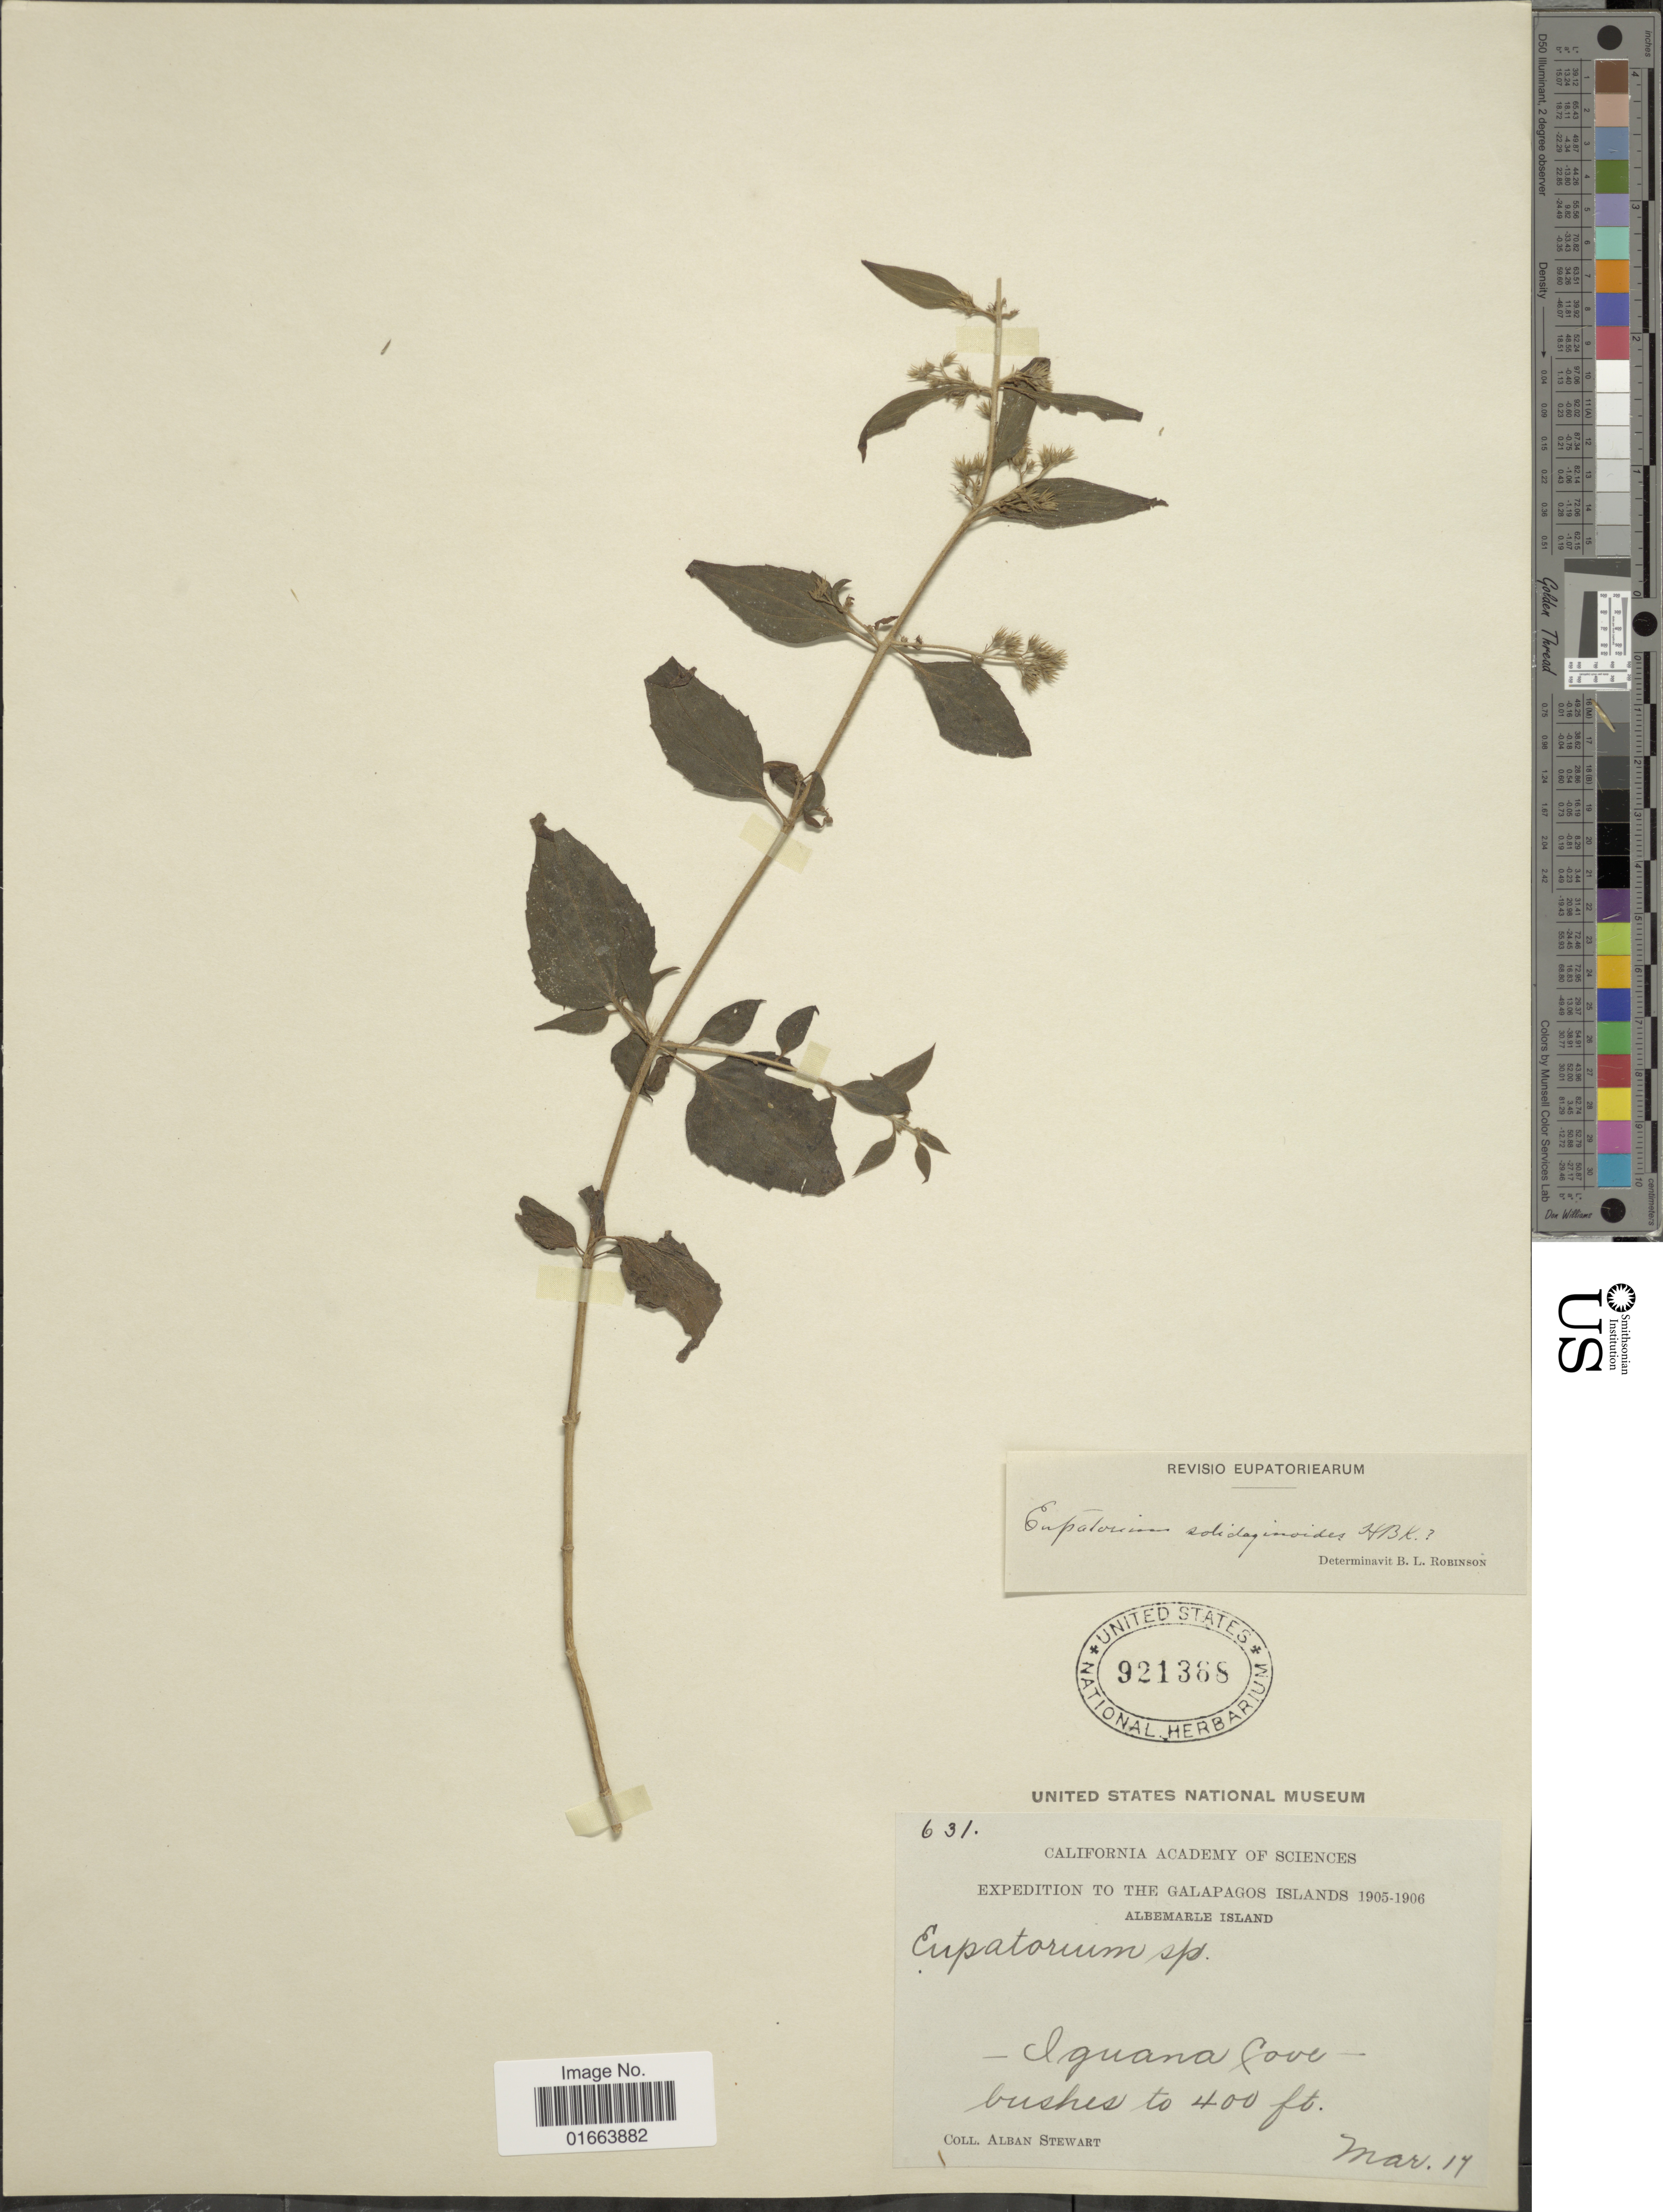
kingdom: Plantae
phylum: Tracheophyta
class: Magnoliopsida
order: Asterales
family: Asteraceae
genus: Koanophyllon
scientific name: Koanophyllon solidaginoides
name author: (Kunth) R.M. King & H. Rob.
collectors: A. Stewart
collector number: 631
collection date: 1905-03-17/1906-03-17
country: Ecuador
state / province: Colón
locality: Galapagos Islands. Albemarle Island. Iguana Cove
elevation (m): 122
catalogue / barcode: US 921368